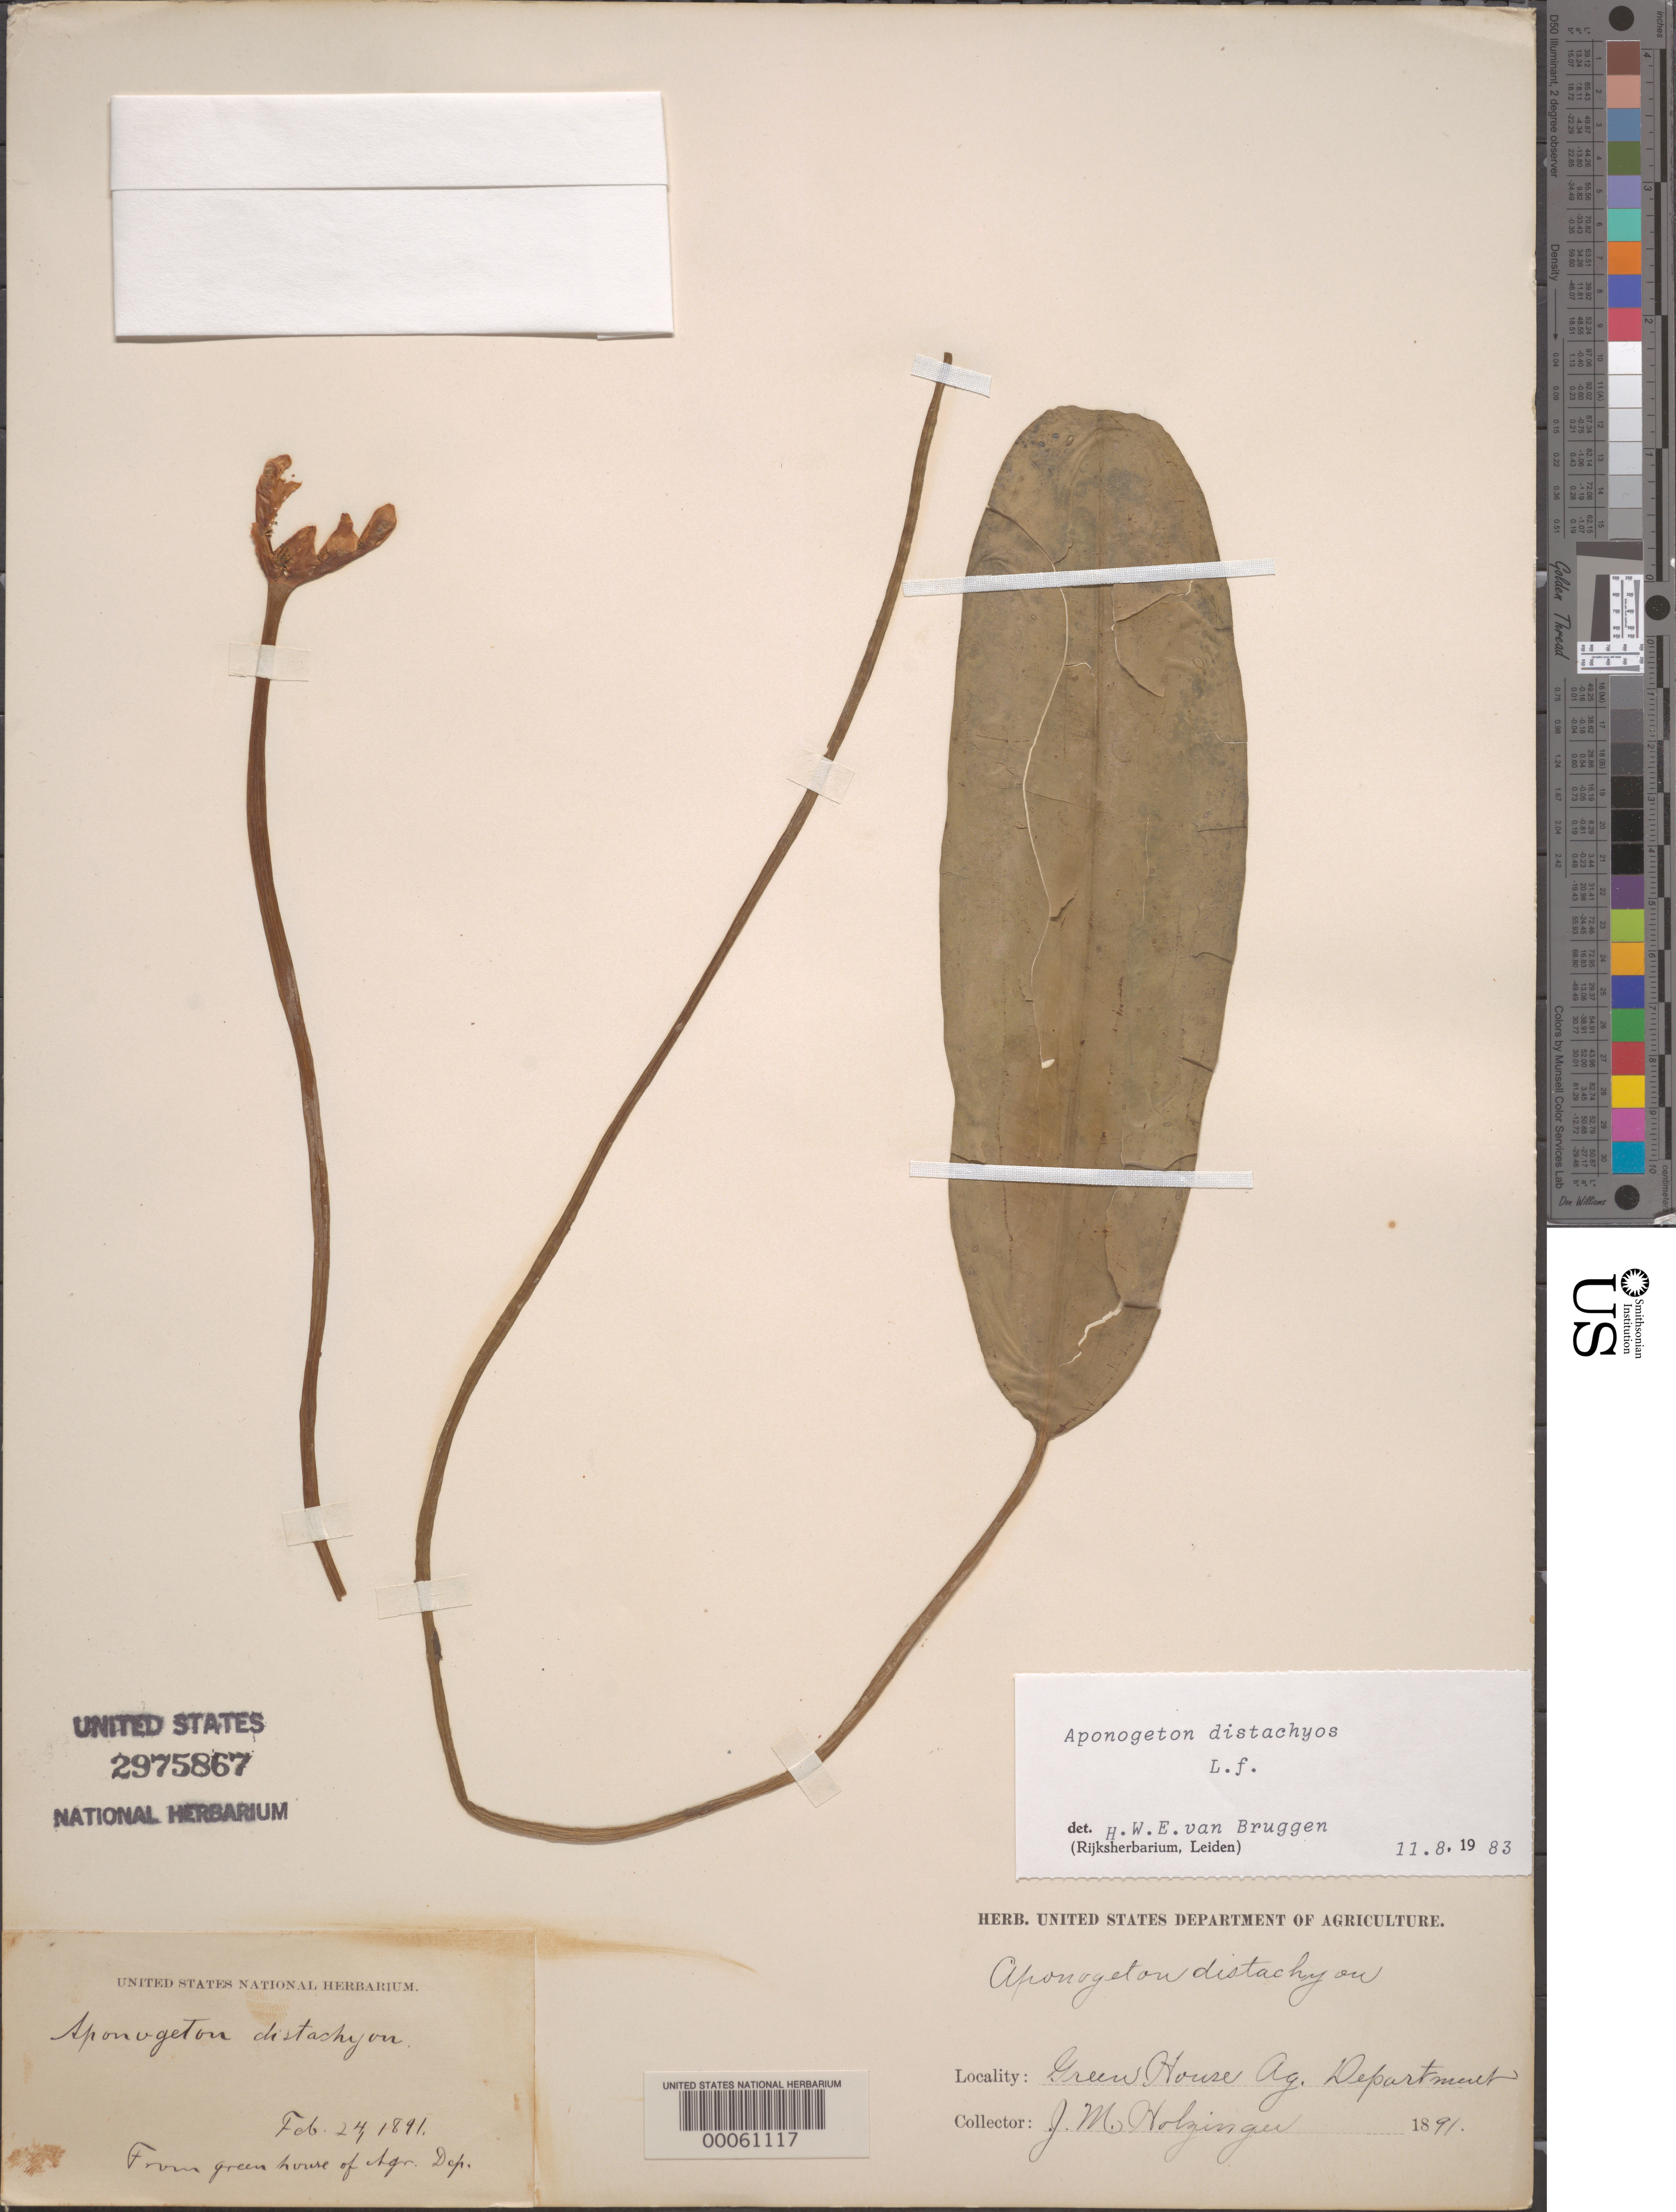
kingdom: Plantae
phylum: Tracheophyta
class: Liliopsida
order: Alismatales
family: Aponogetonaceae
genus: Aponogeton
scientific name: Aponogeton distachyos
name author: L. f.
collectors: J. M. Holzinger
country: United States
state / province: Florida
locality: Southern Florida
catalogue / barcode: US 2975867